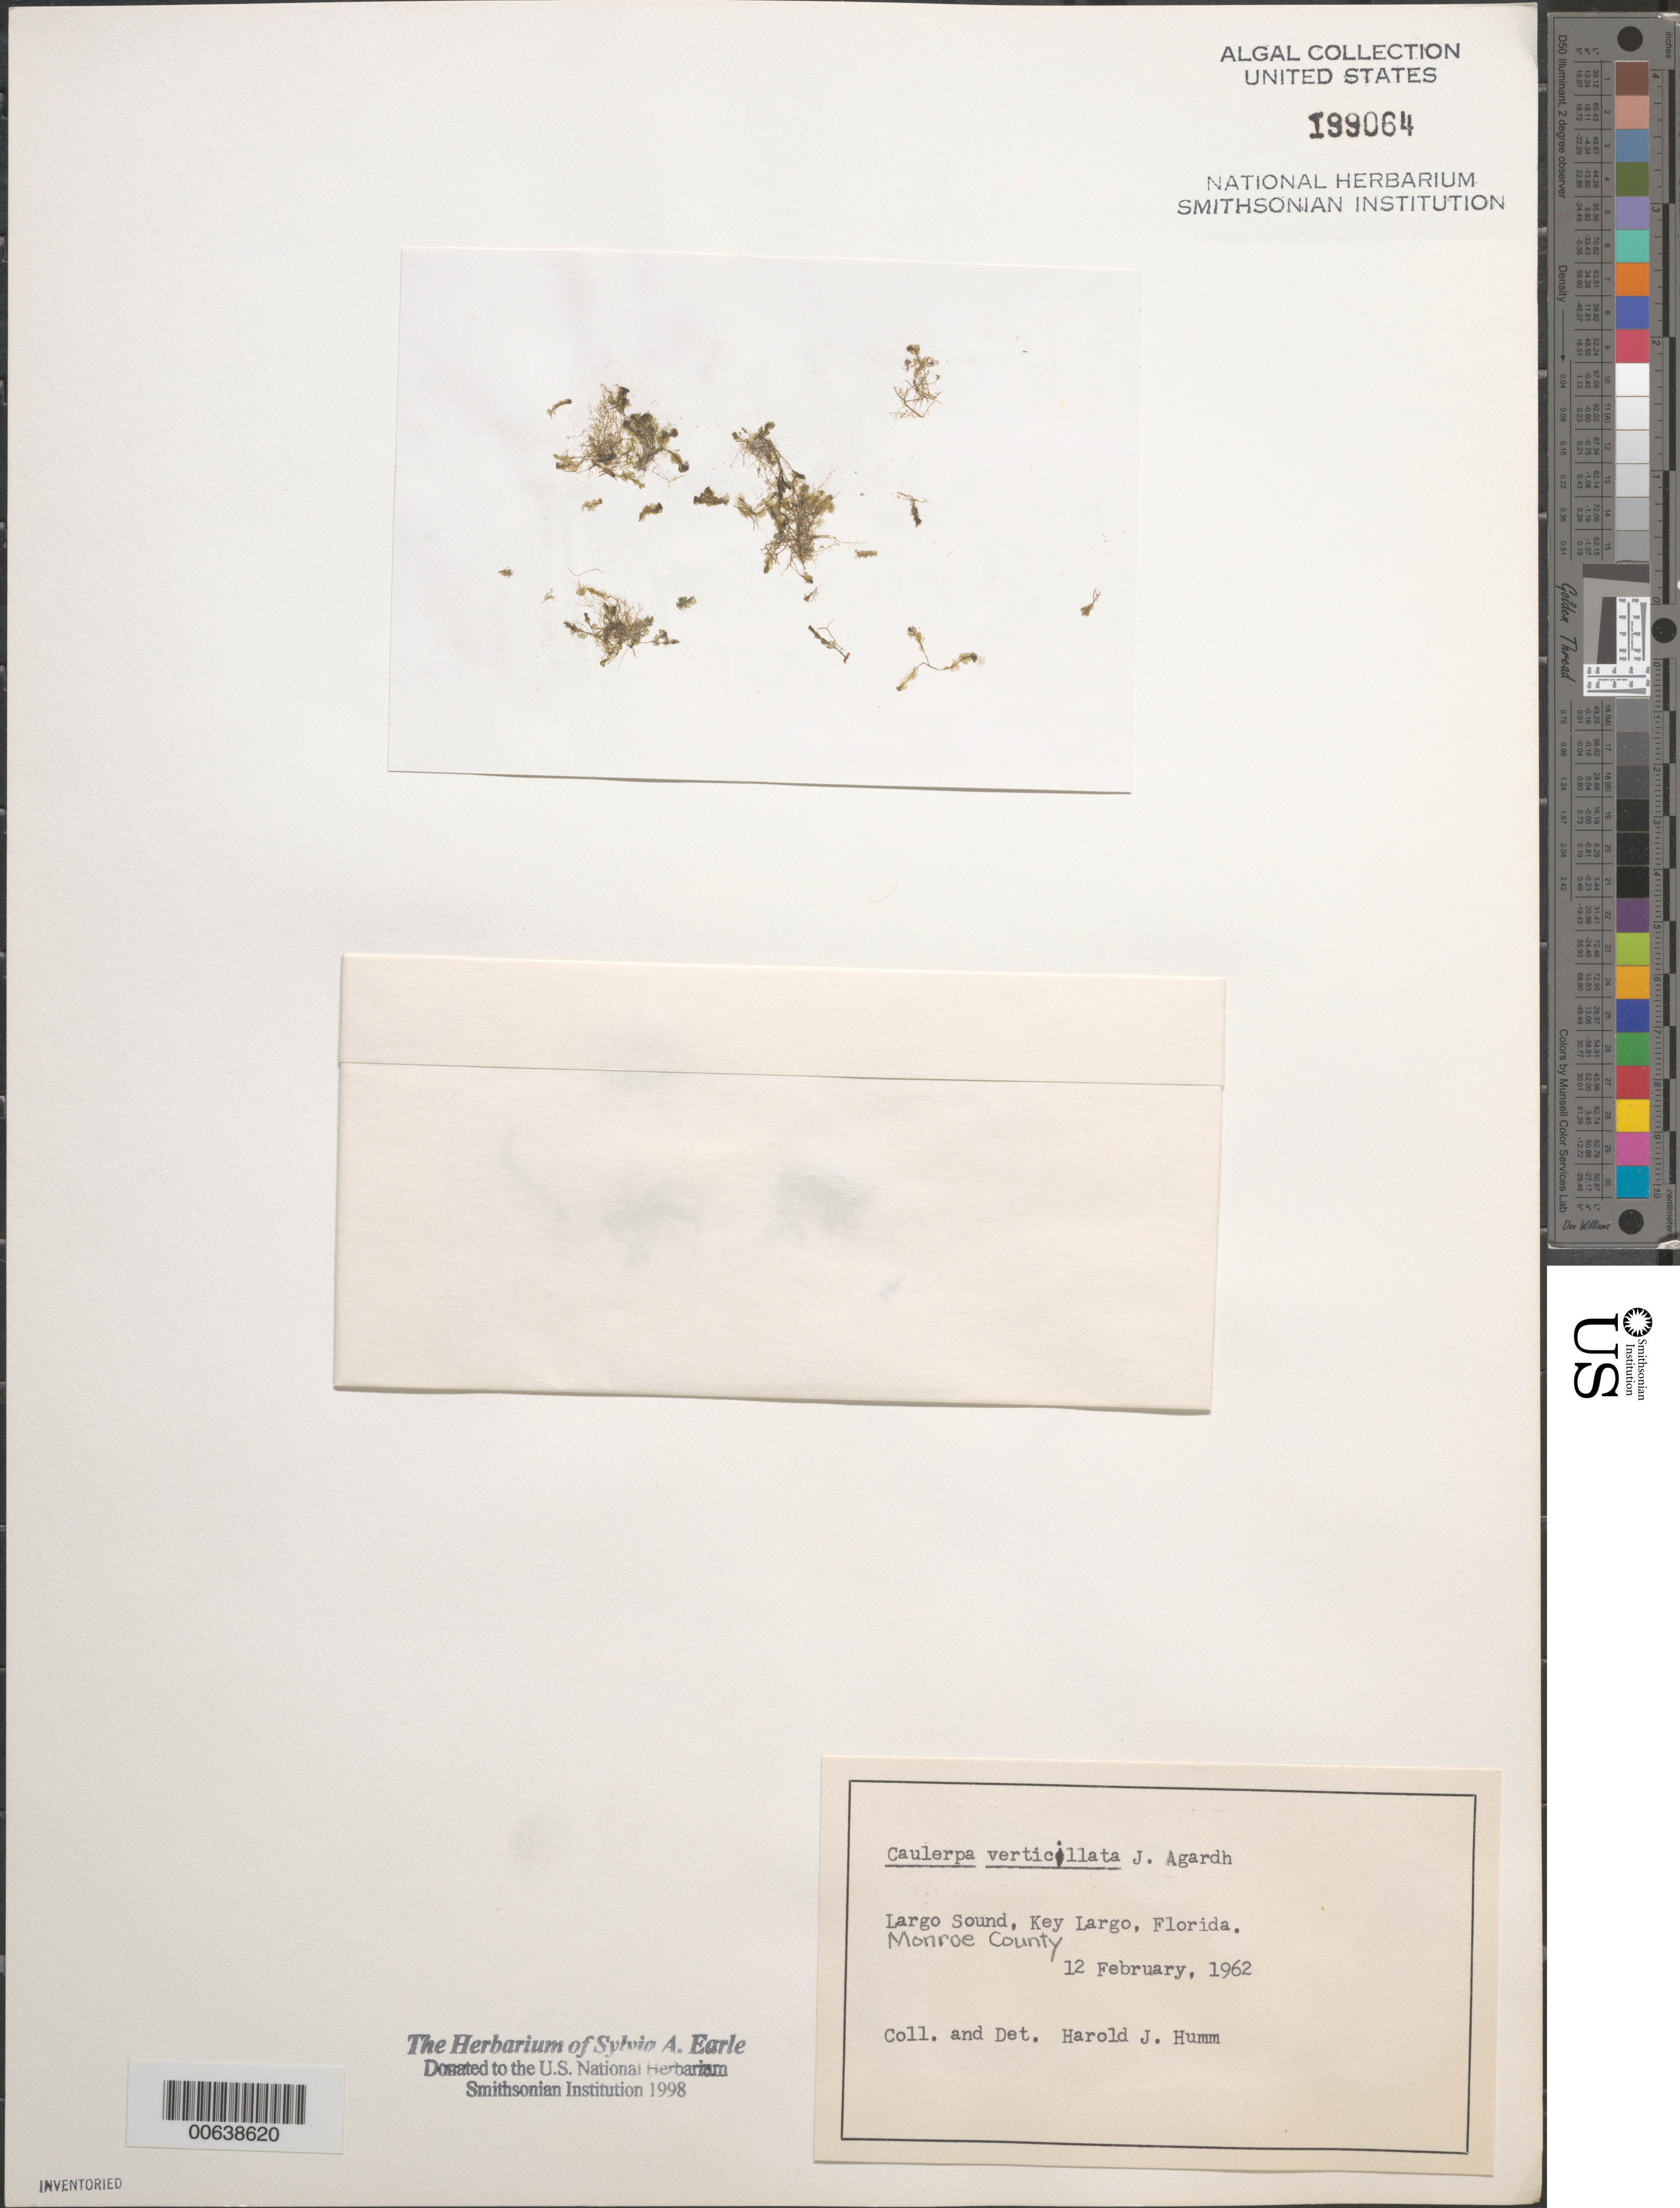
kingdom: Plantae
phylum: Chlorophyta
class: Ulvophyceae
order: Bryopsidales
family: Caulerpaceae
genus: Caulerpa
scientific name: Caulerpa verticillata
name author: J. Agardh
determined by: Humm, Harold J.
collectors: H. J. Humm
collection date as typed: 12 Feb 1962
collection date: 1962-02-12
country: United States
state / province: Florida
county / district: Monroe County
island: Key Largo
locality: Key Largo Sound (Largo Sound)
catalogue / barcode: US 199064